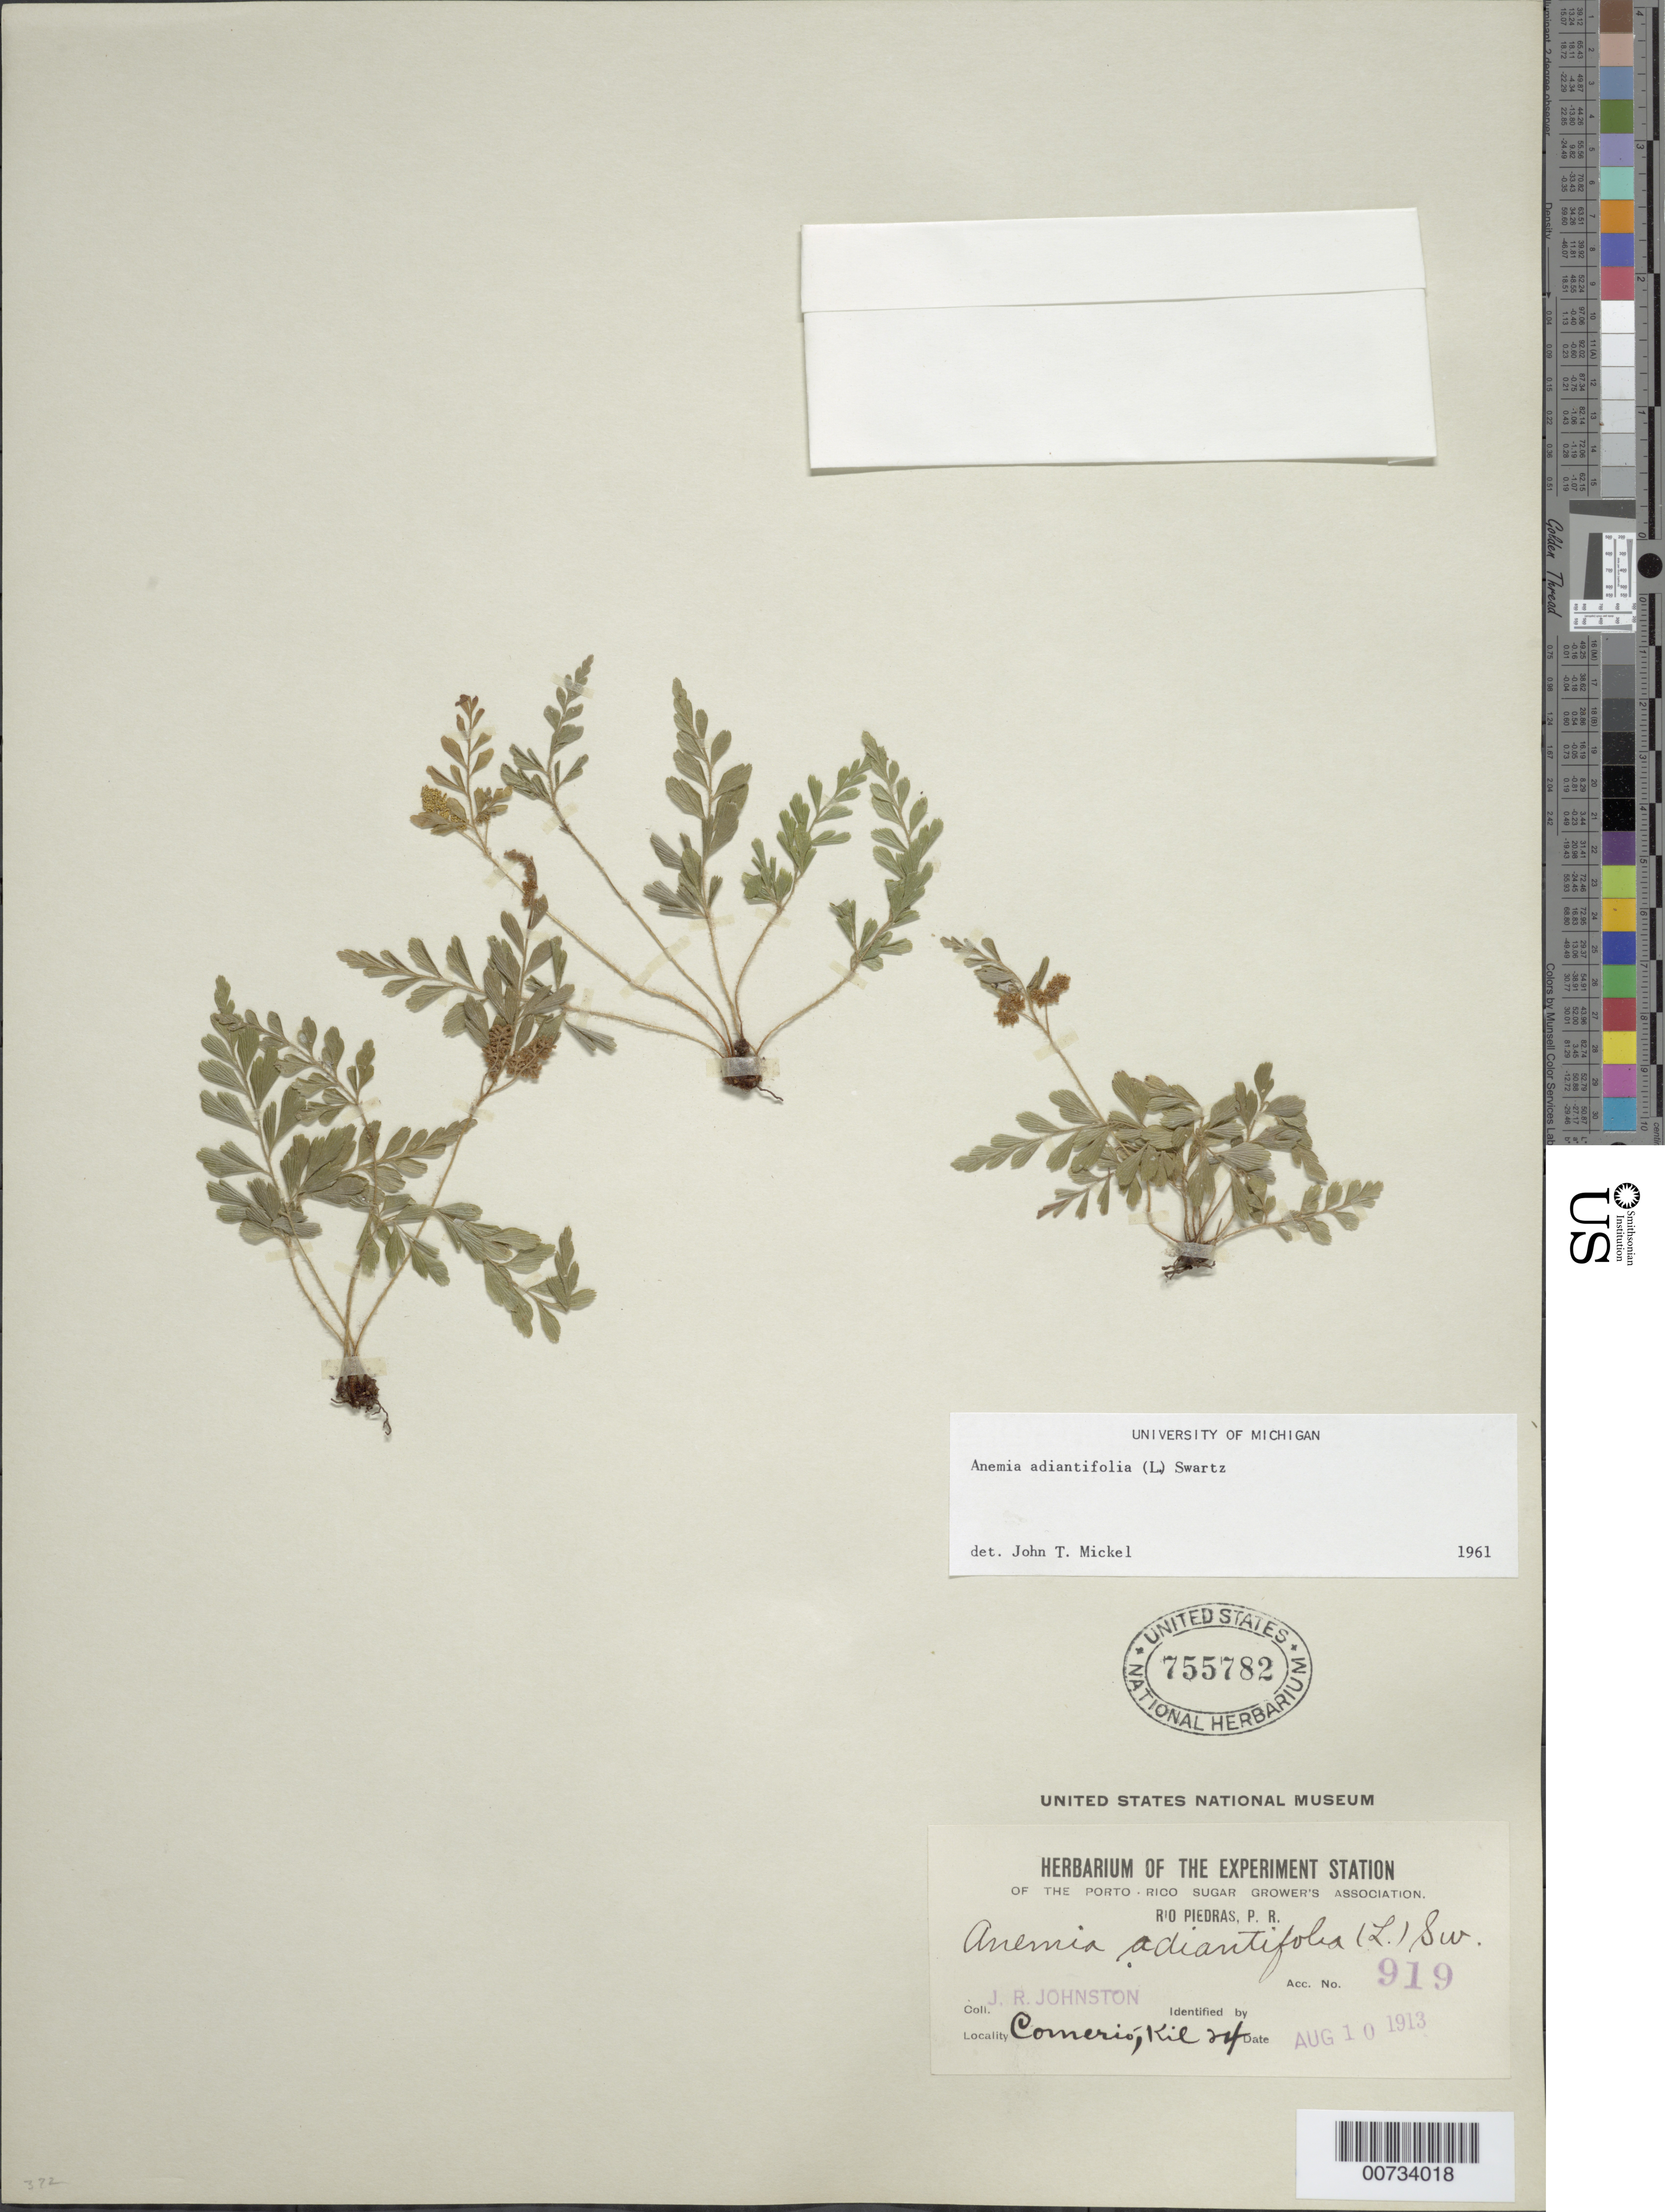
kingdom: Plantae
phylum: Tracheophyta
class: Polypodiopsida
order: Schizaeales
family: Anemiaceae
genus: Anemia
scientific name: Anemia adiantifolia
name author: (L.) Sw.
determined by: Mickel, J. T., (NY), New York Botanical Garden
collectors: J. Johnston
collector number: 919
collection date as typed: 10 Aug 1913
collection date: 1913-08-10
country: Puerto Rico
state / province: Comerio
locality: Comerio, km 24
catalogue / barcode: US 755782